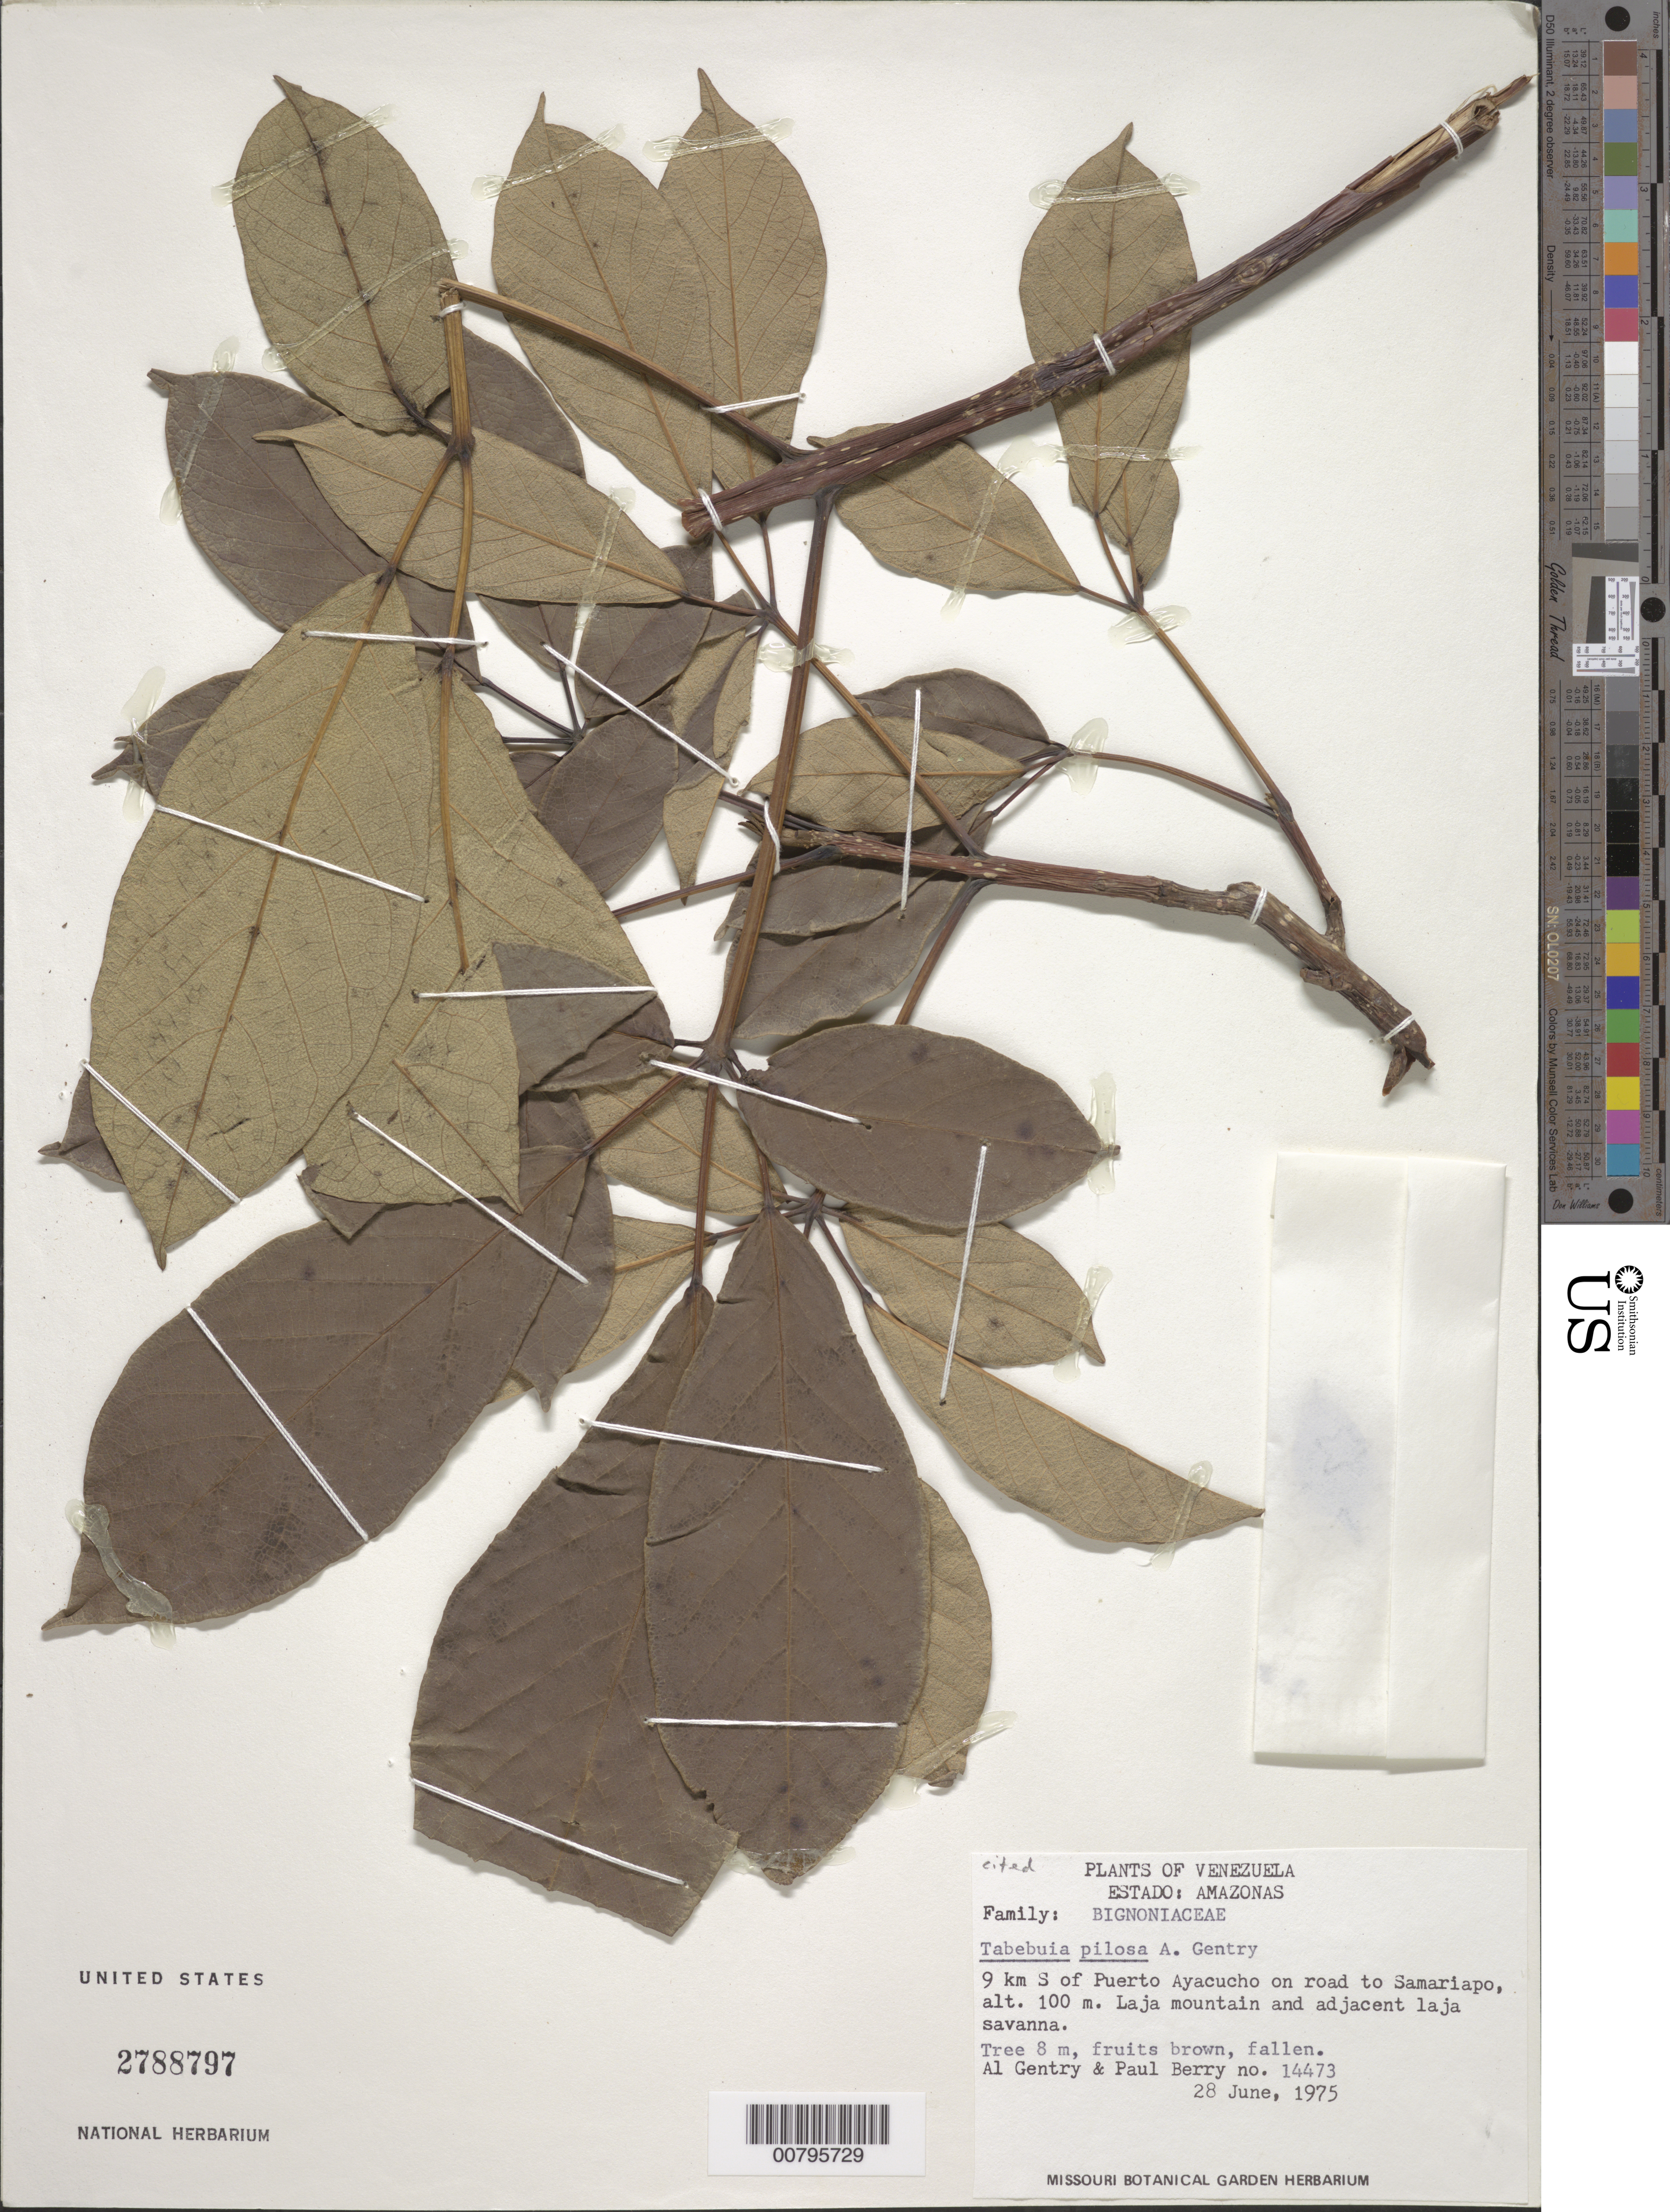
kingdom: Plantae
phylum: Tracheophyta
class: Magnoliopsida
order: Lamiales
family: Bignoniaceae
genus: Tabebuia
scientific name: Tabebuia pilosa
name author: A.H. Gentry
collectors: A. H. Gentry & P. Berry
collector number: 14473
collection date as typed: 28-Jun-75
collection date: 1975-06-28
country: Venezuela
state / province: Amazonas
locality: Puerto Ayacucho, 9 km S of on road to Samariapo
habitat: Laja mountain and adjacent laja savanna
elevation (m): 100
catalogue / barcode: US 2788797